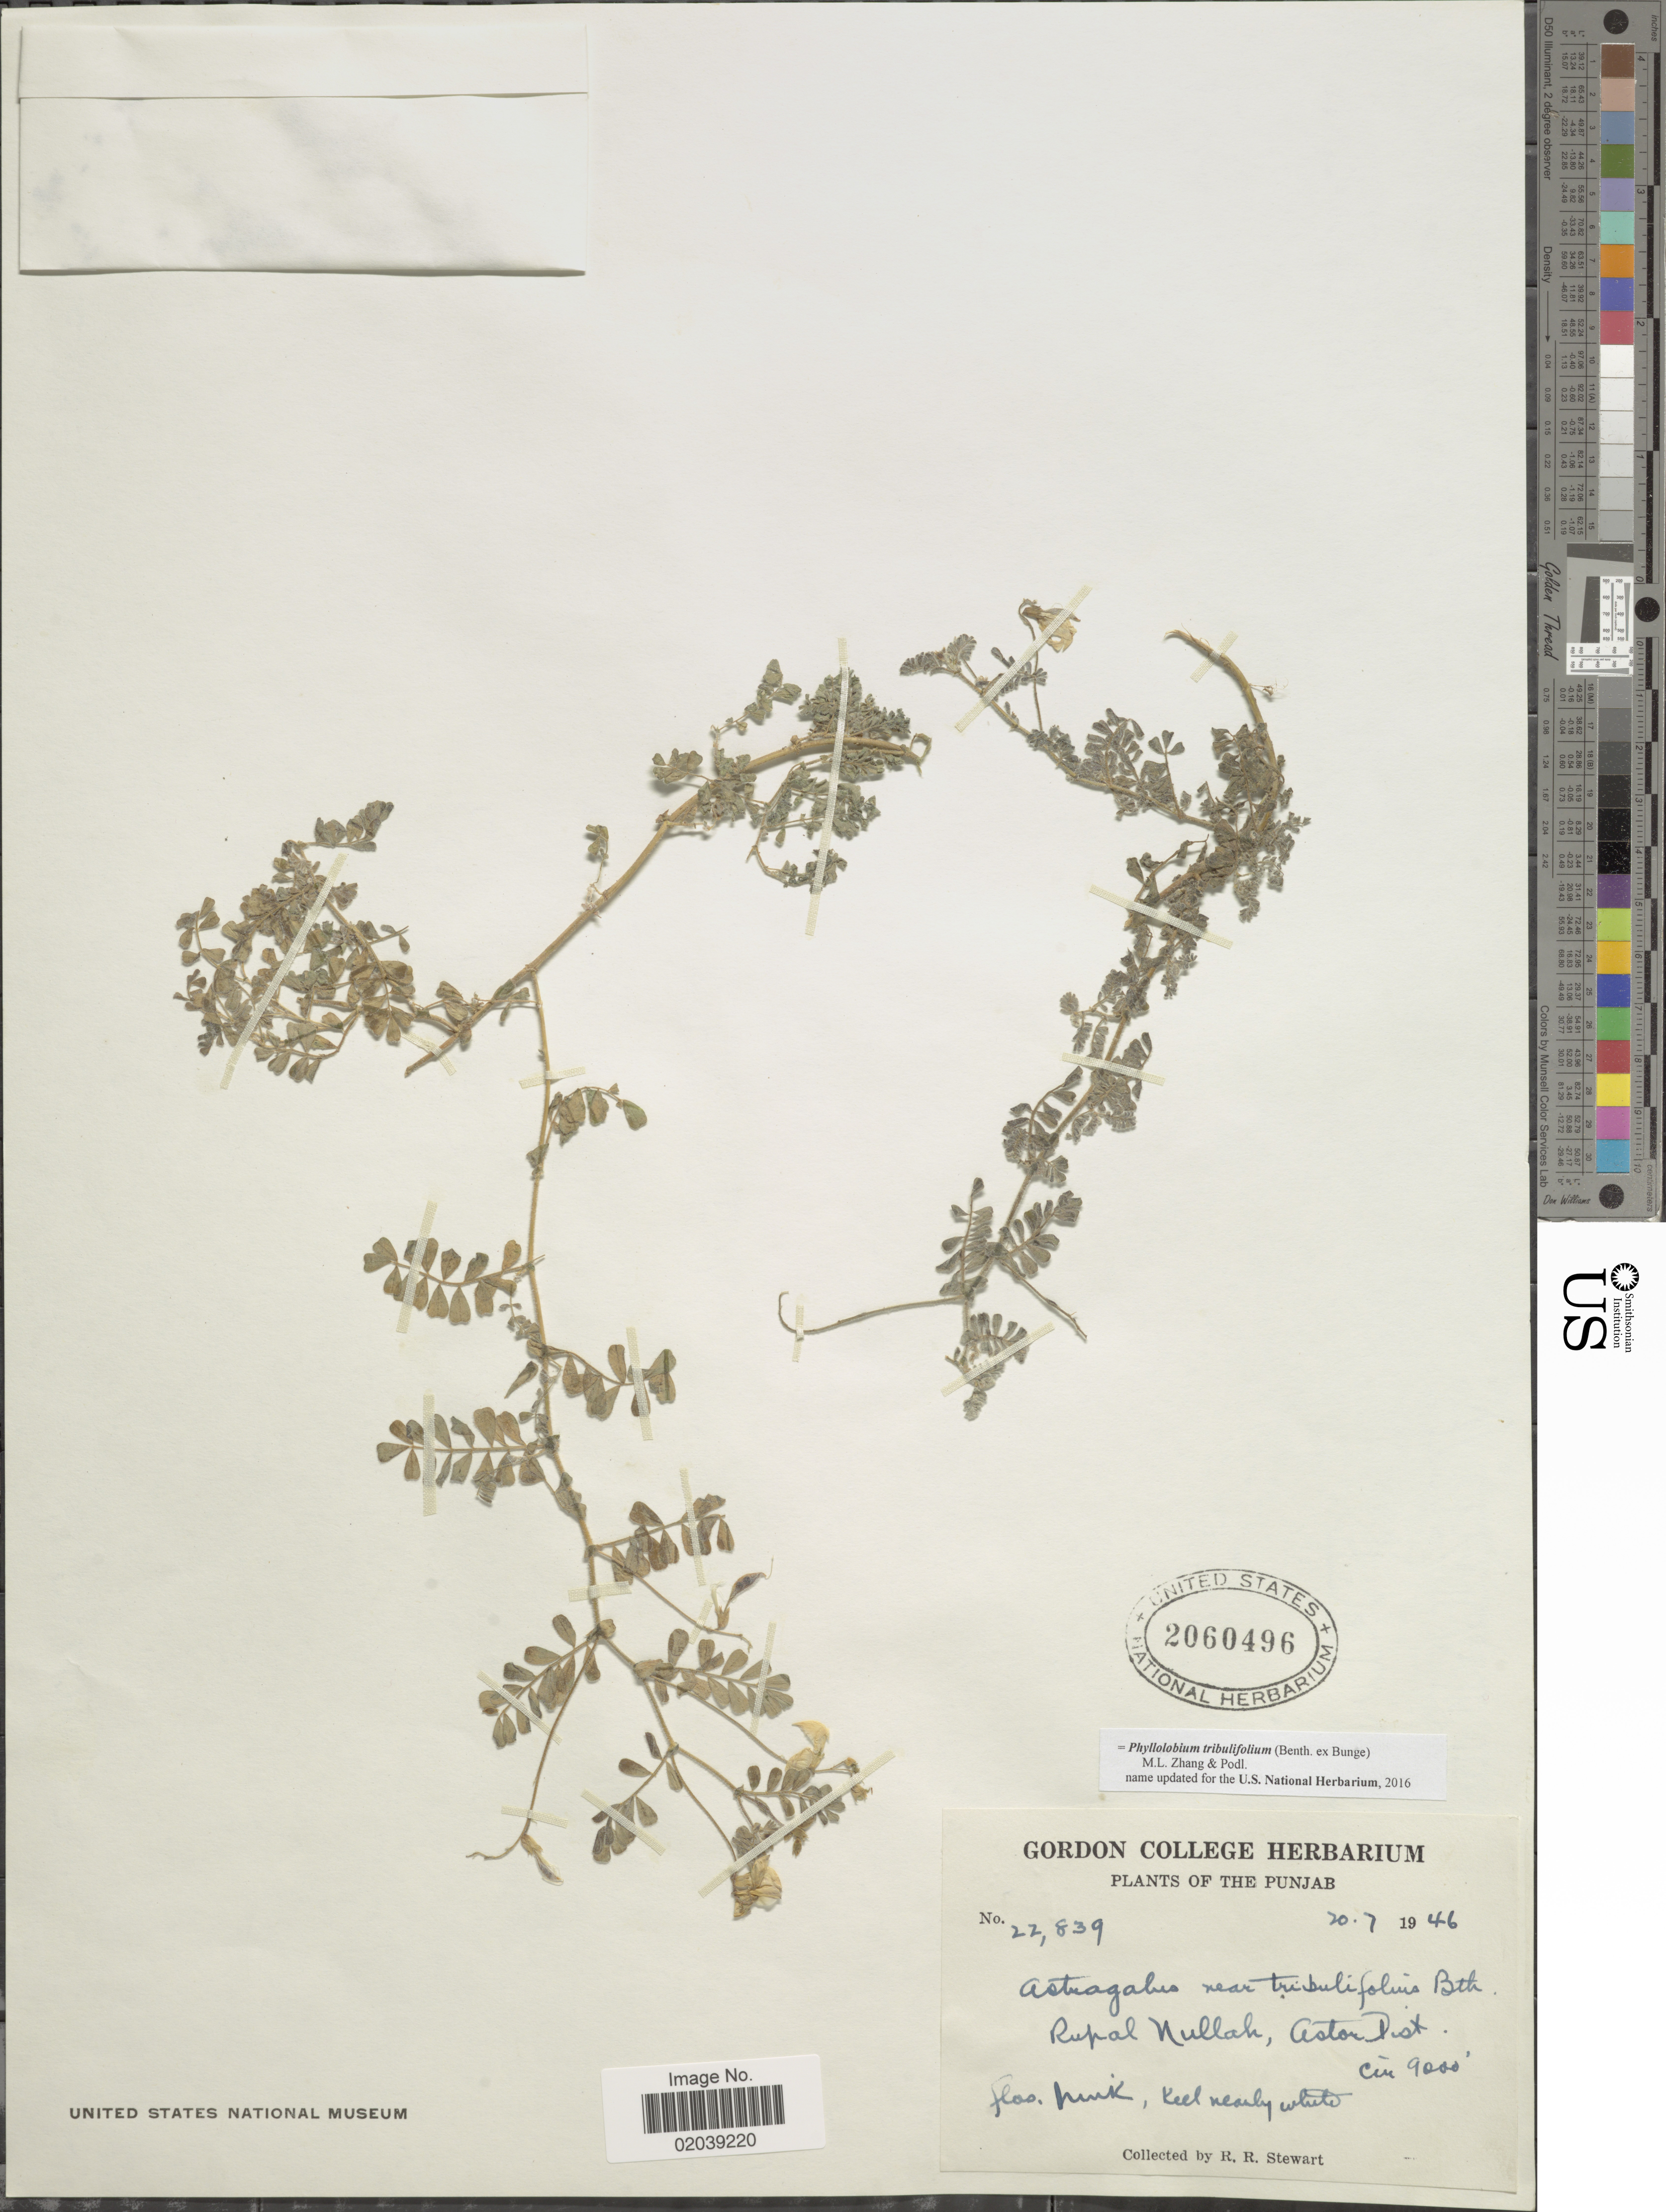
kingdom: Plantae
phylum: Tracheophyta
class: Magnoliopsida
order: Fabales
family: Fabaceae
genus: Phyllolobium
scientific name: Phyllolobium tribulifolium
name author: (Benth. ex Bunge) M.L. Zhang & Podlech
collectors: R. R. Stewart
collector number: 22839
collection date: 1946-07-20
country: Pakistan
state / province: Punjab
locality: Rupal Nullah, Astor Dist.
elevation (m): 2743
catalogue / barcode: US 2060496